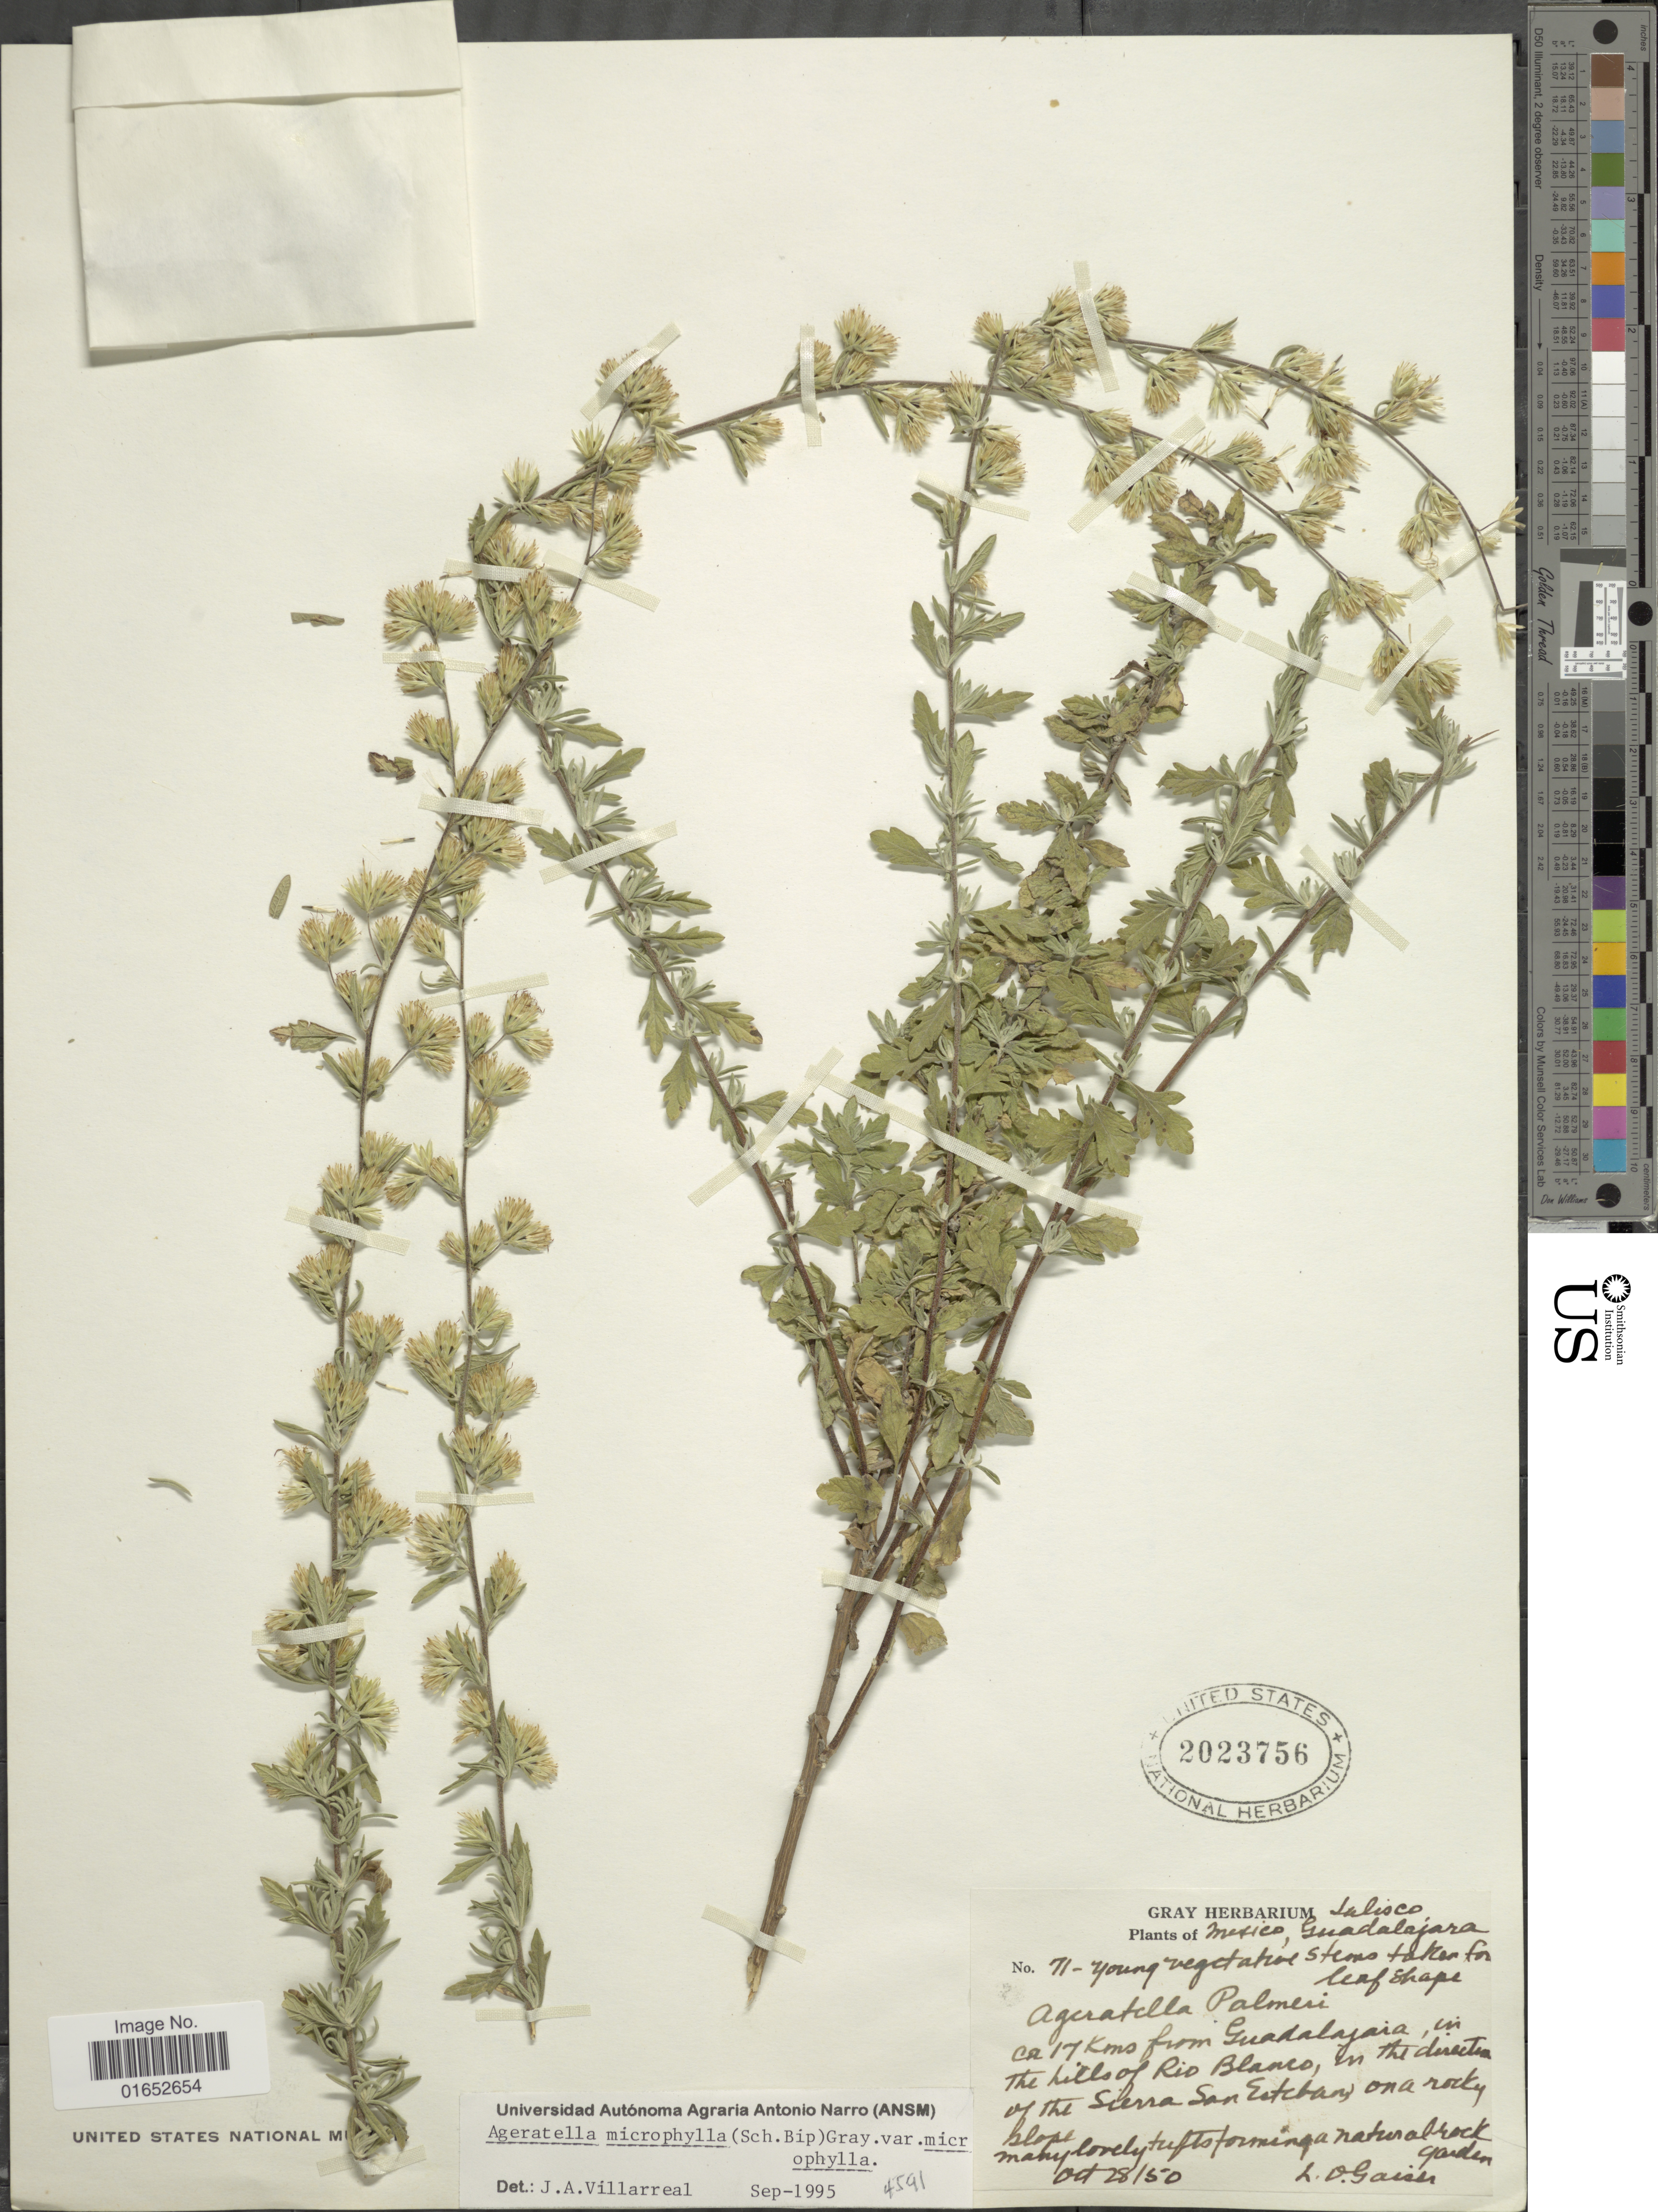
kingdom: Plantae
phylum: Tracheophyta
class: Magnoliopsida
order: Asterales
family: Asteraceae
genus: Ageratella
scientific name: Ageratella microphylla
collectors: L. Gaiser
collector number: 71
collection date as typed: Transcribed d/m/y: 28/10/50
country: Mexico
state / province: Jalisco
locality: Guadalajara, ca 17 kms from Guadalajara, in the hills of Rio Blanco, in the direction of the Sierra San Esteban, on a rocky slope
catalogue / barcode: US 2023756